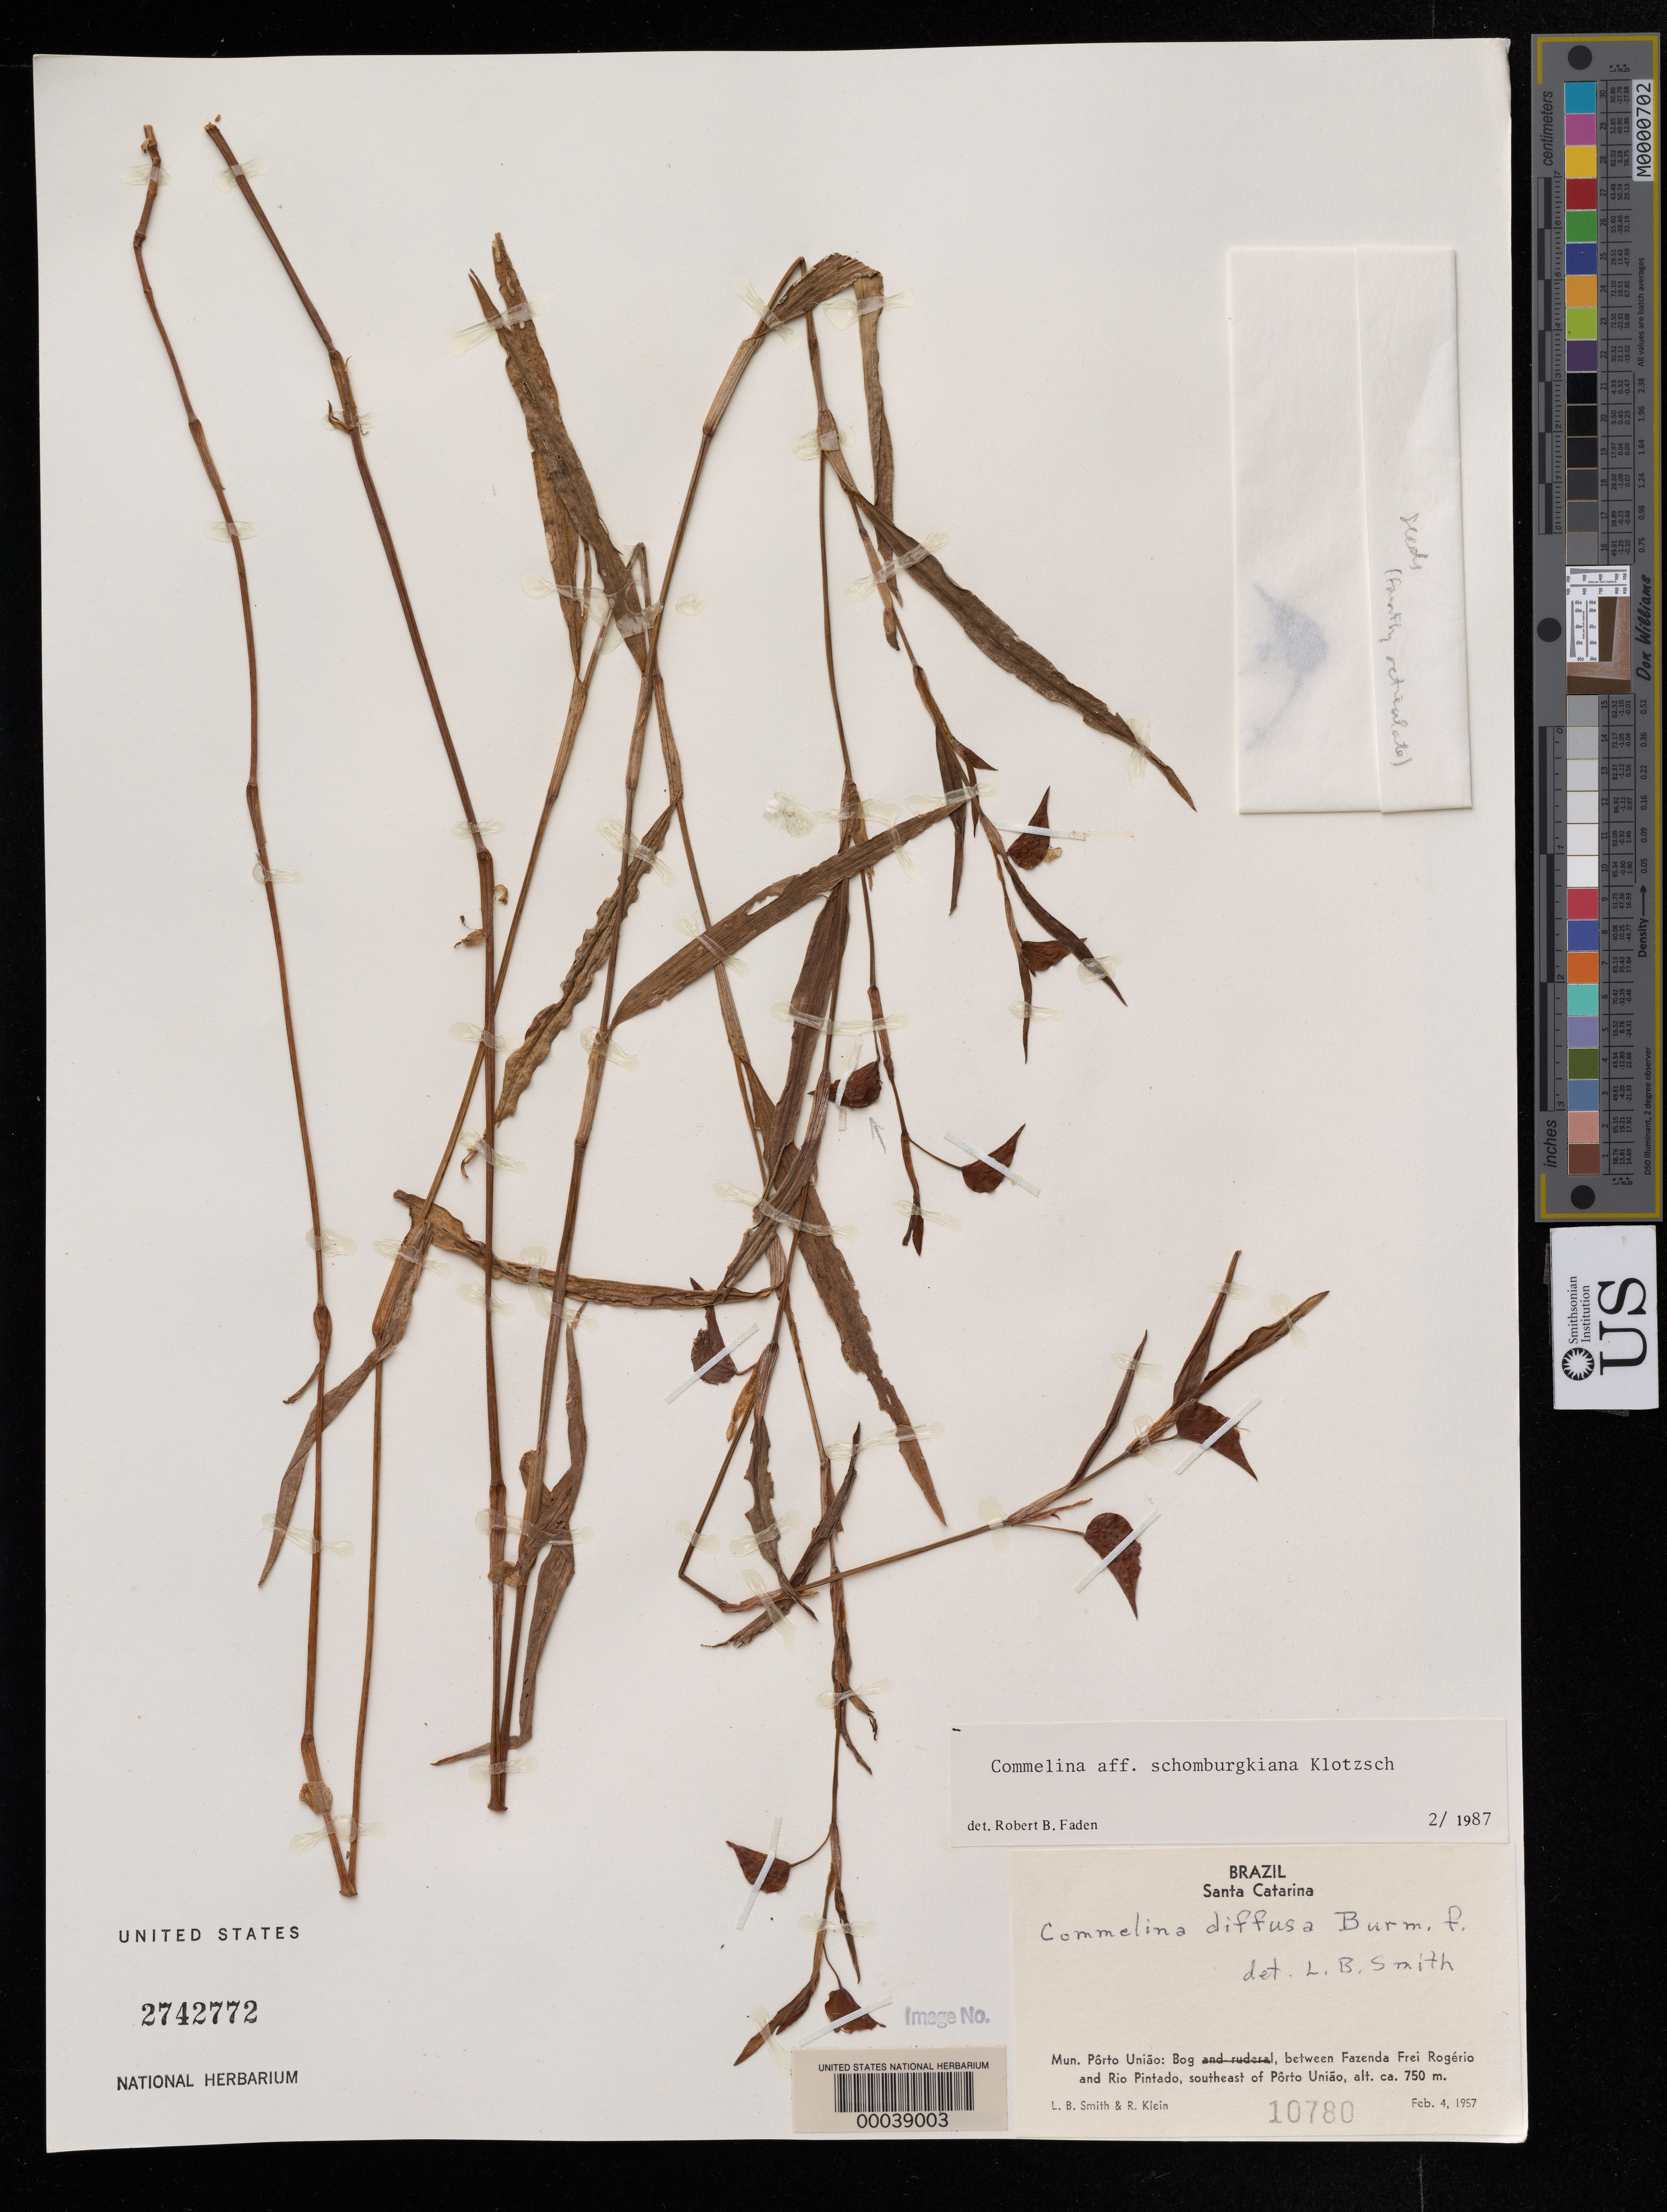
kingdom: Plantae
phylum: Tracheophyta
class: Liliopsida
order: Commelinales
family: Commelinaceae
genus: Commelina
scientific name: Commelina schomburgkiana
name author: Klotzsch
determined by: Faden, Robert B., (US), Smithsonian Institution - National Museum of Natural History (UNITED STATES)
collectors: L. Smith & R. M. Klein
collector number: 10780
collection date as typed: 04 Feb 1957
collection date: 1957-02-04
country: Brazil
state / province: Santa Catarina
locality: Porto uniano; between fazenda frei rogeno and rio pintado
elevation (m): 750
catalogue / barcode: US 2742772